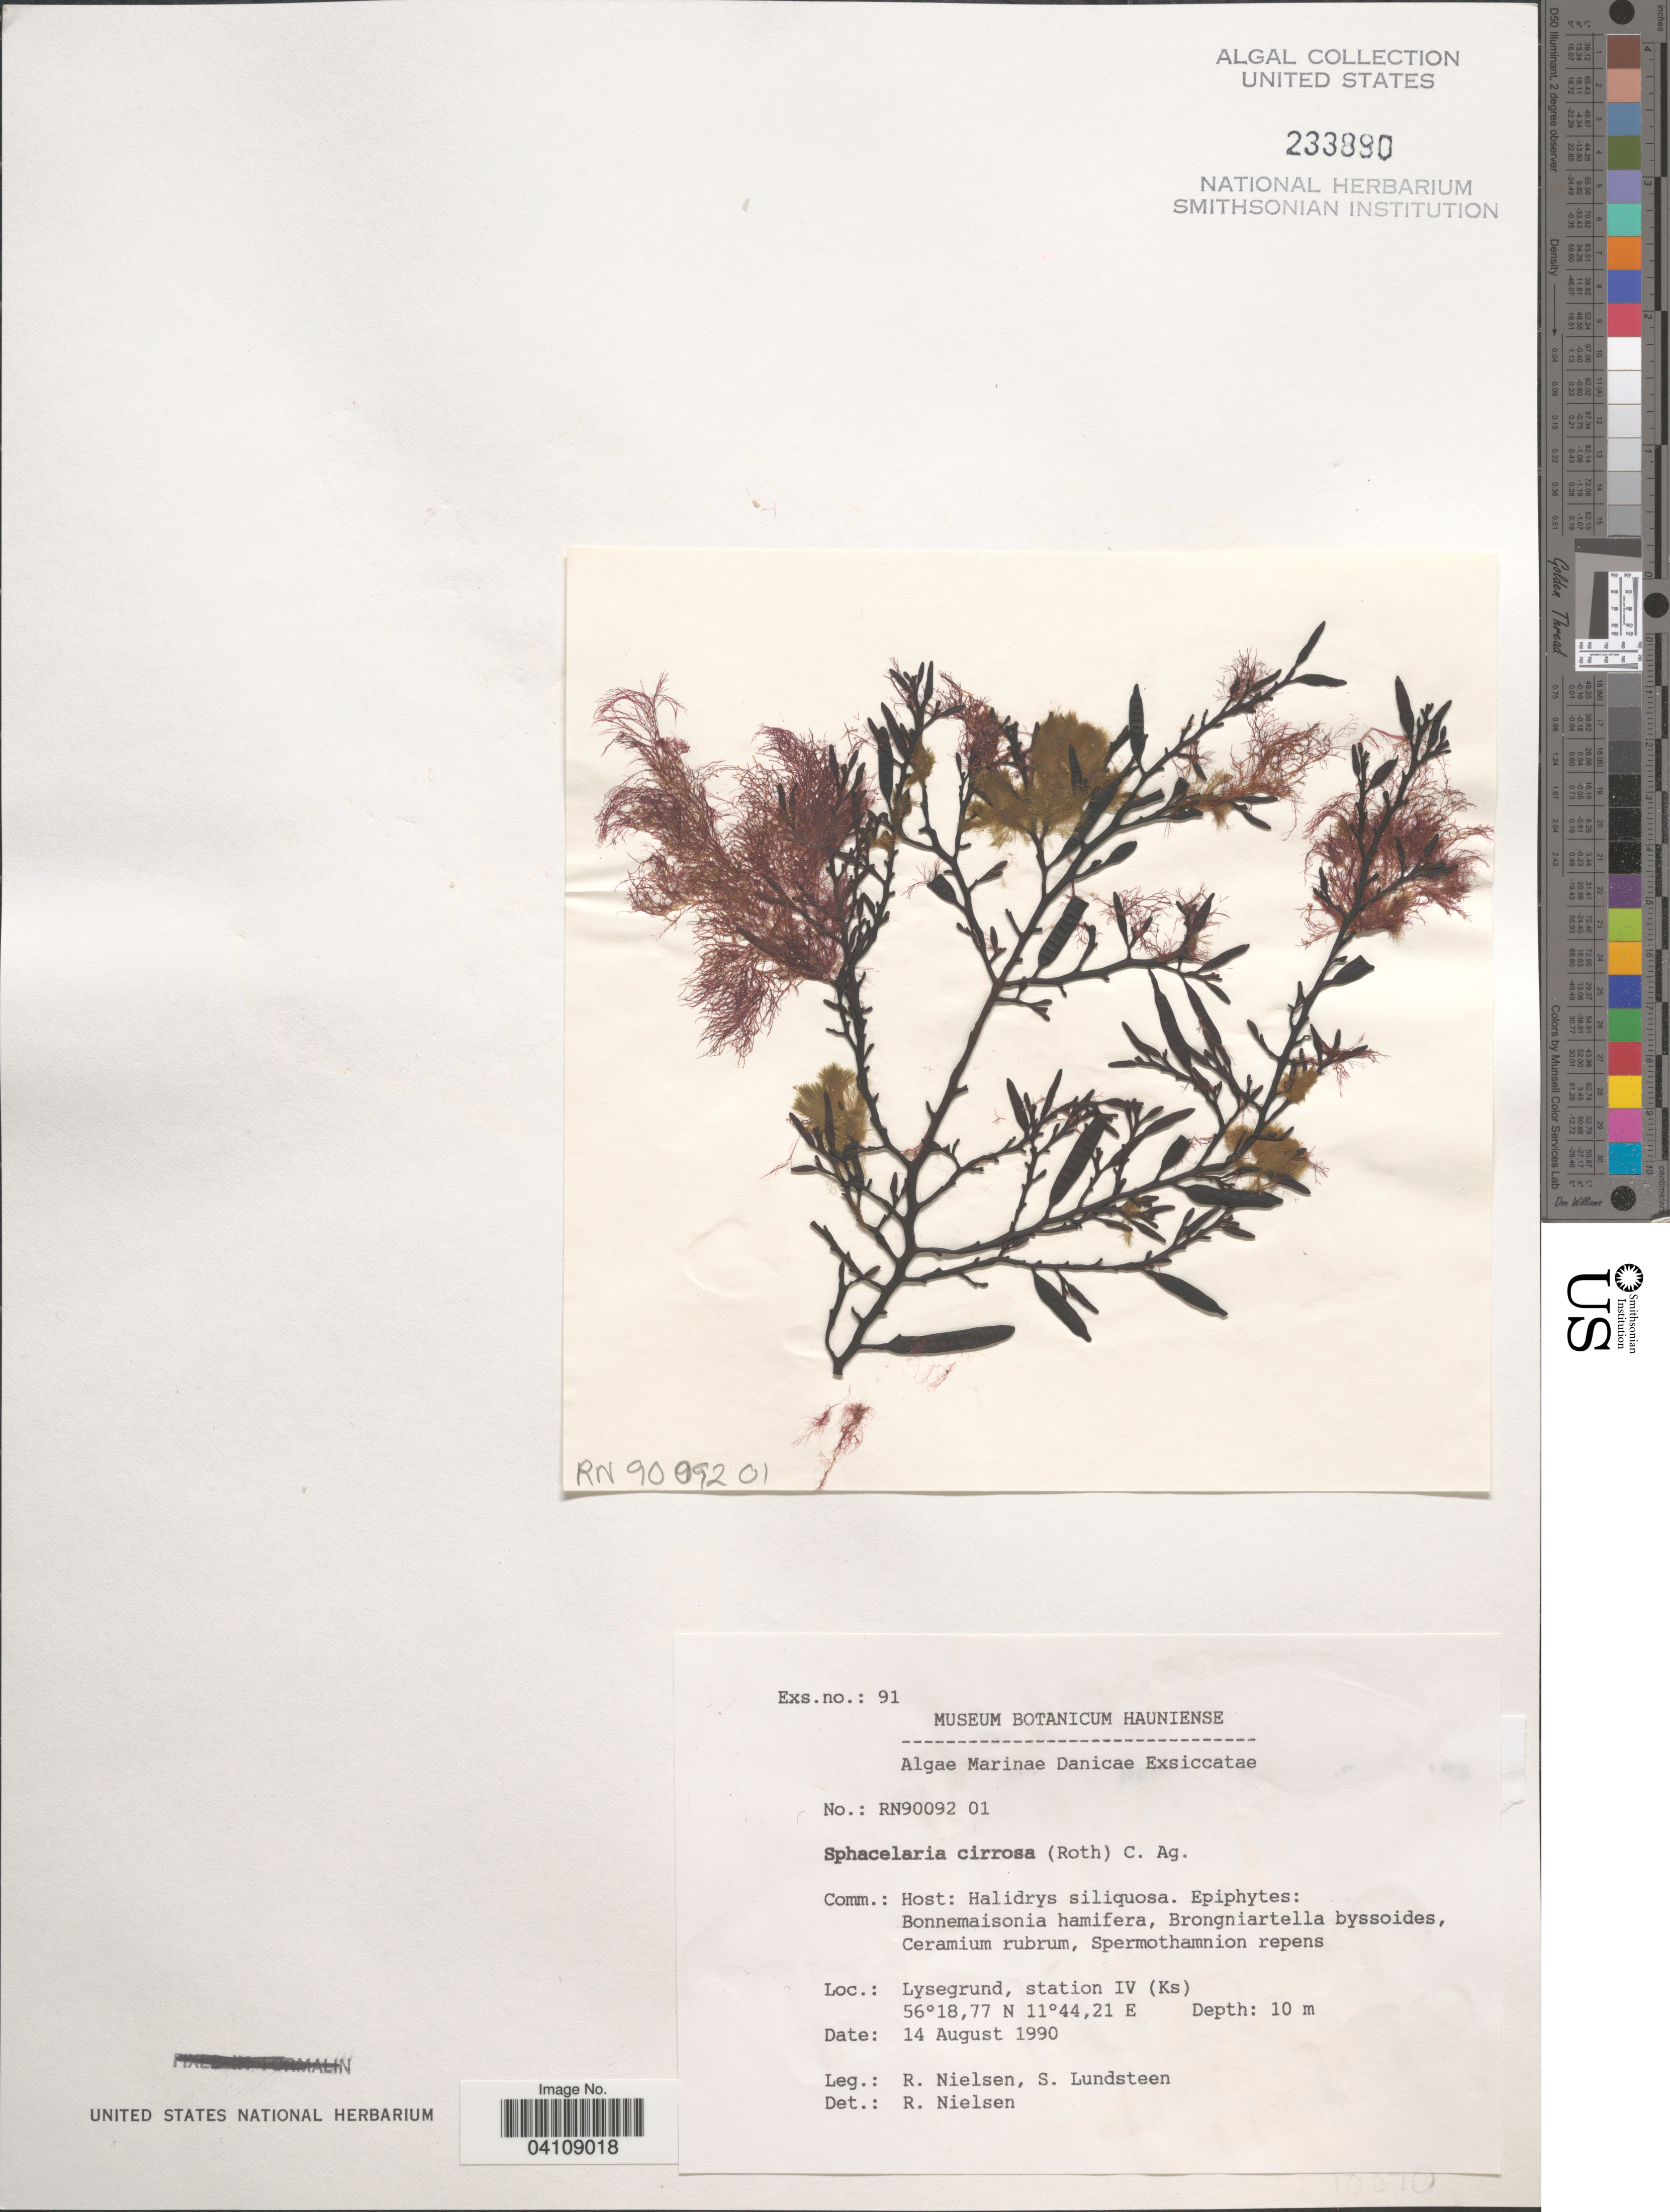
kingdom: Chromista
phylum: Ochrophyta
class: Phaeophyceae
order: Sphacelariales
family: Sphacelariaceae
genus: Sphacelaria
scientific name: Sphacelaria cirrosa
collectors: R. Nielsen & S. Lundsteen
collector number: RN90092 01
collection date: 1990-08-14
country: Denmark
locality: Danicae. Lysegrund, station IV (Ks).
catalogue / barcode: US 233890